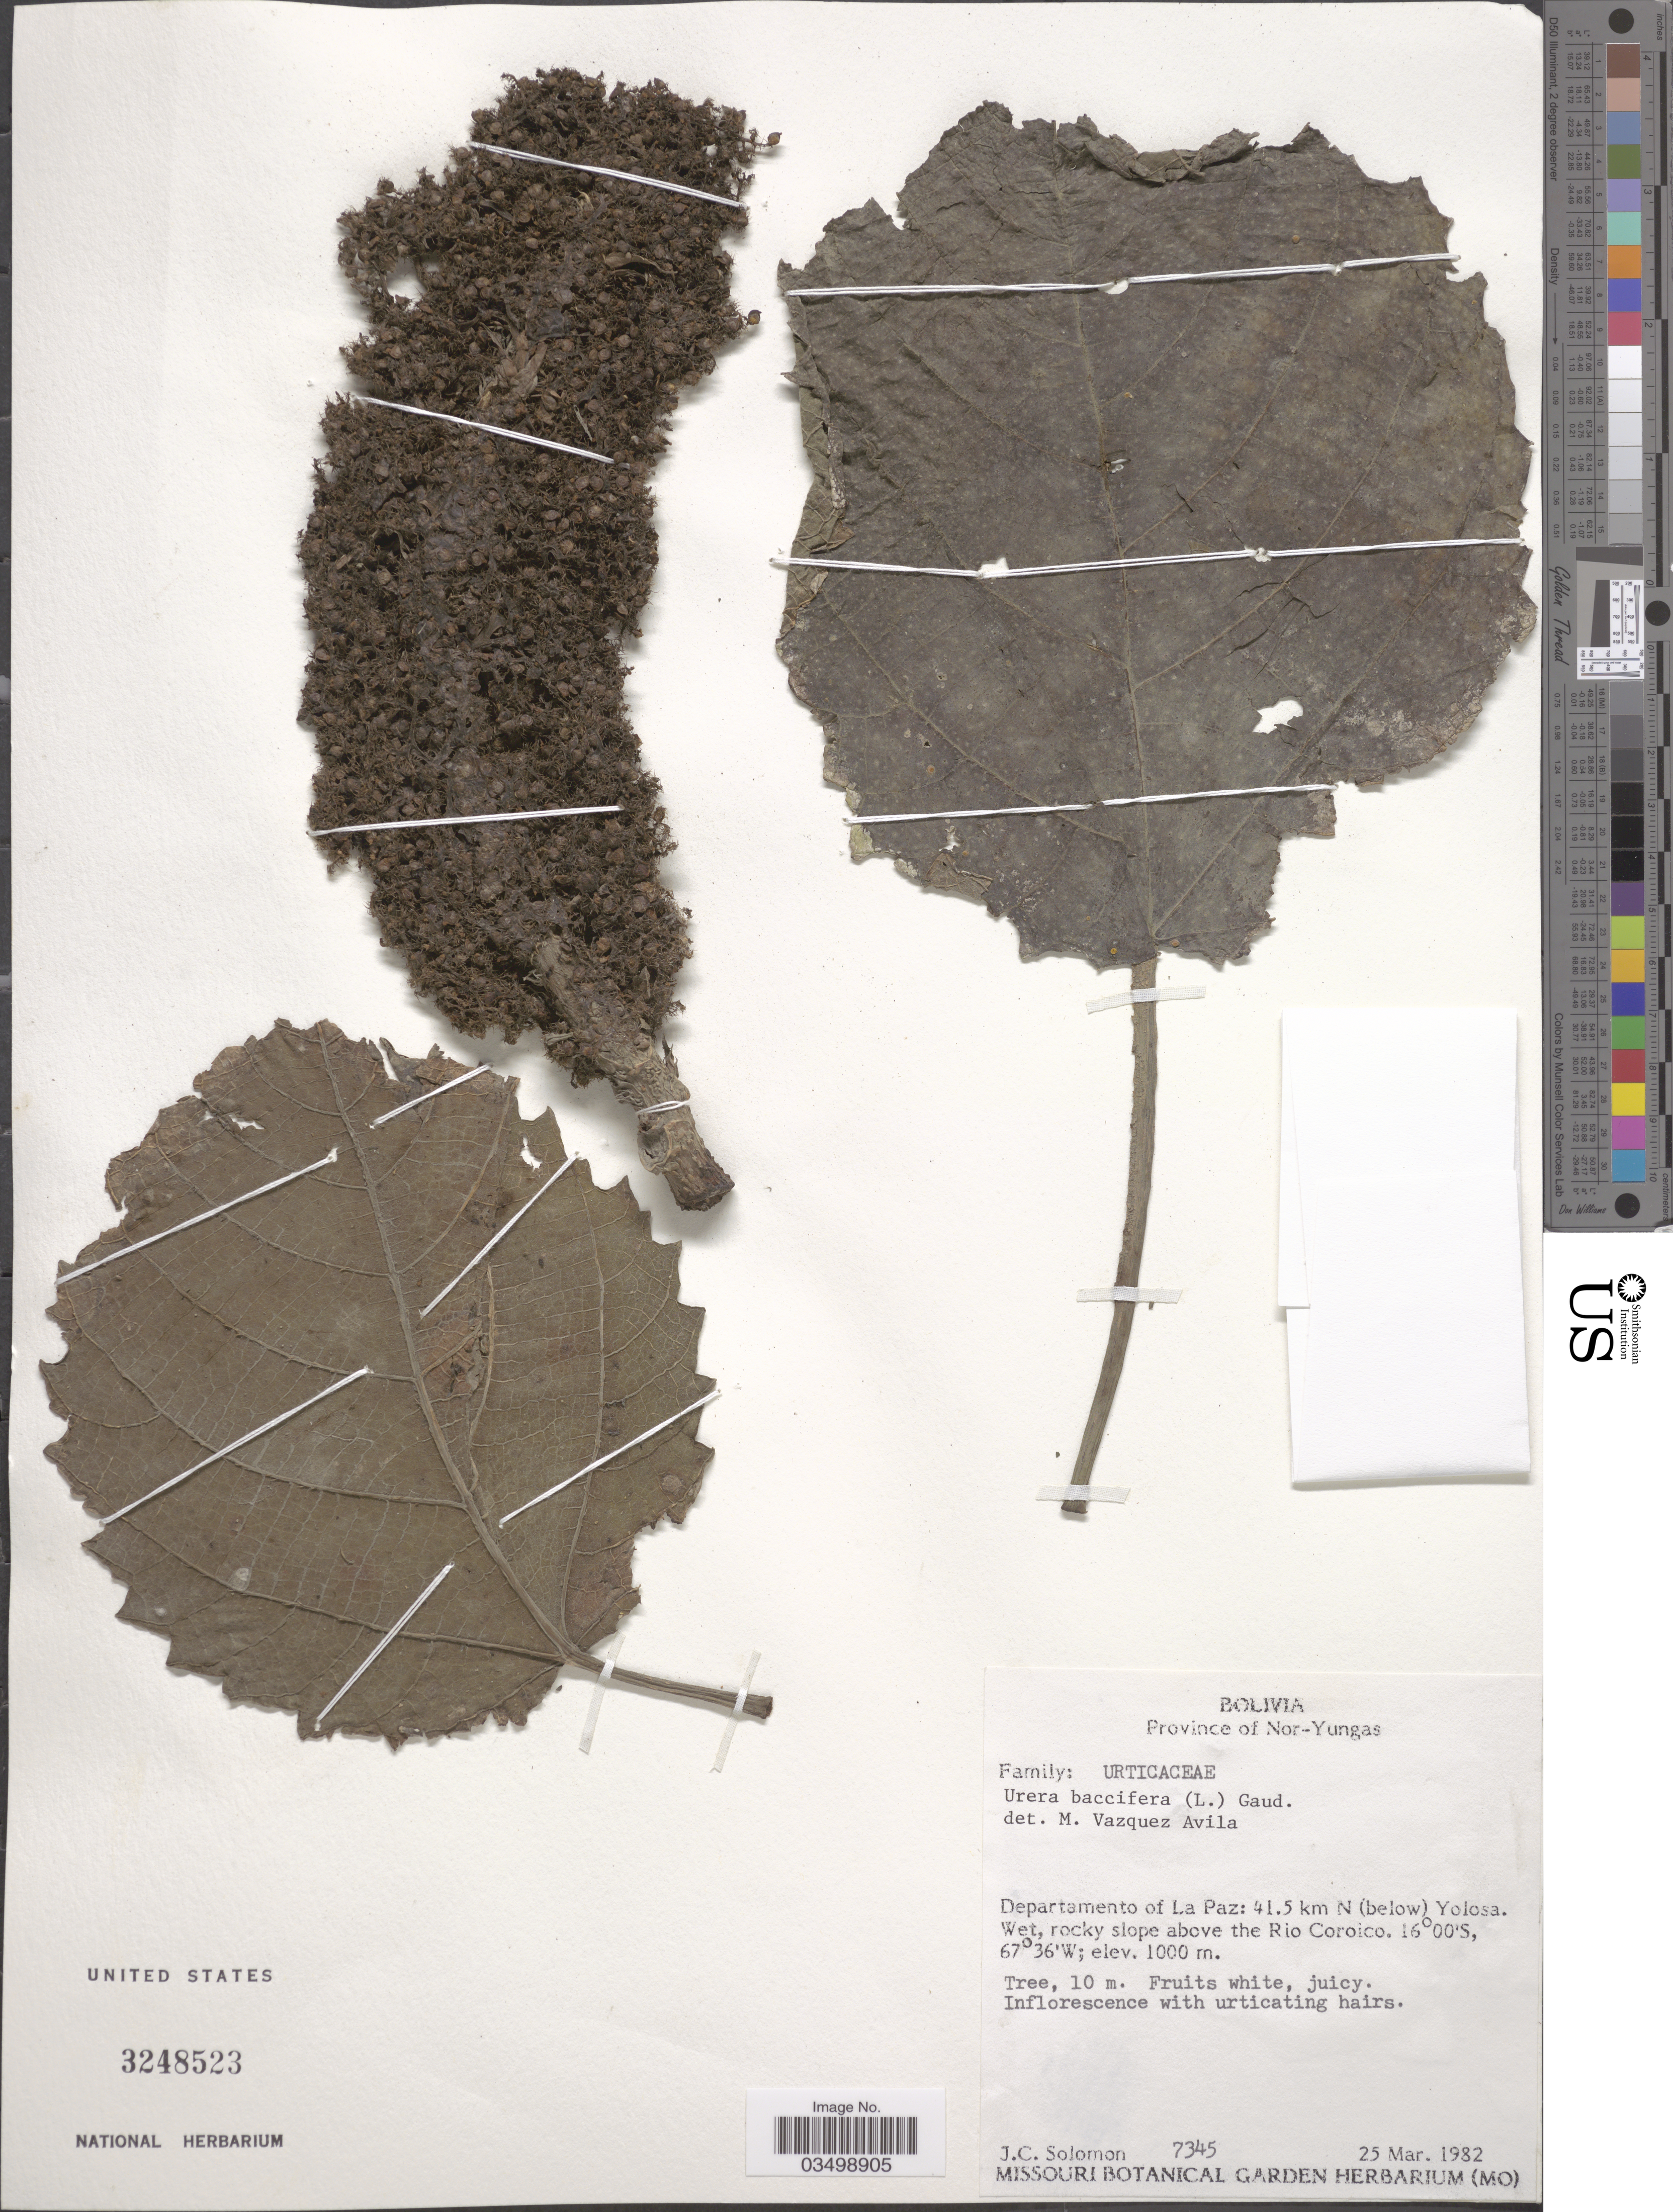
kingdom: Plantae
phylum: Tracheophyta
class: Magnoliopsida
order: Rosales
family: Urticaceae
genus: Urera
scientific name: Urera baccifera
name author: (L.) Gaudich. ex Wedd.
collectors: J. C. Solomon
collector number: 7345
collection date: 1982-03-25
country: Bolivia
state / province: La Paz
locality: Province of Nor-Yungas. Departamento of La Paz: 41.5 km N (below) Yolosa. Above the Rio Coroico.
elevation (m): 1000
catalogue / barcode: US 3248523